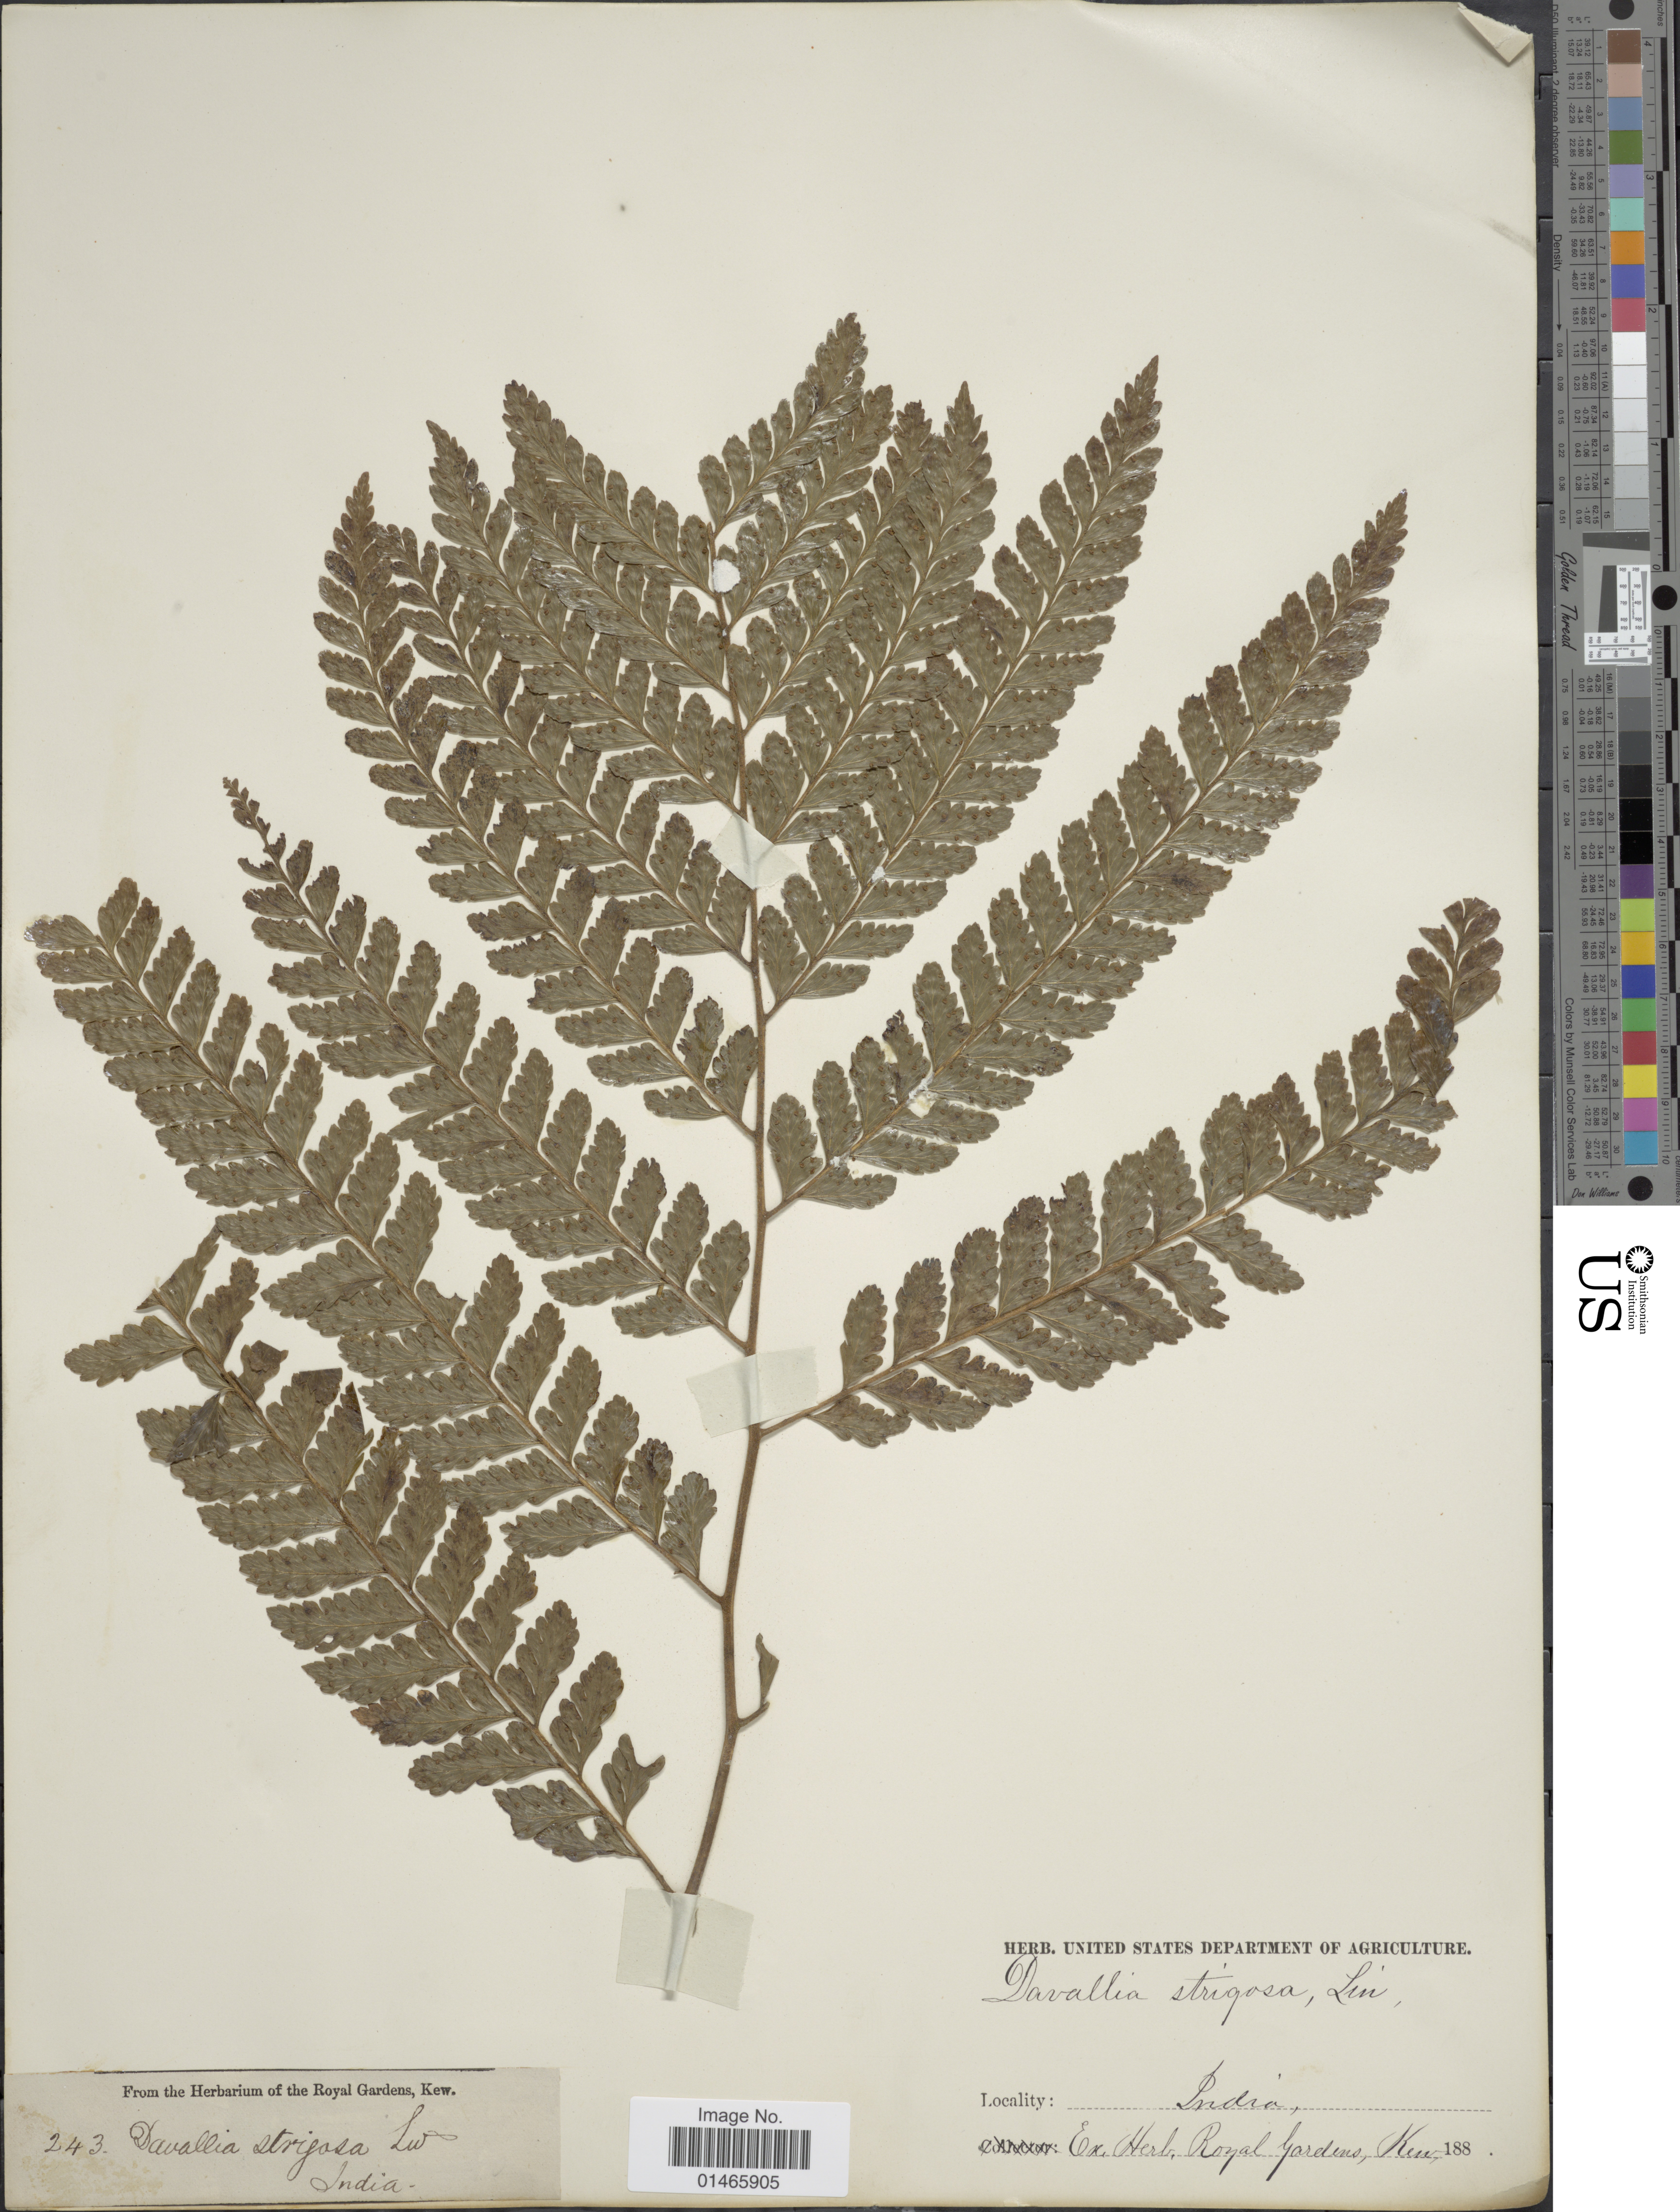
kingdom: Plantae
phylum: Tracheophyta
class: Polypodiopsida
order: Polypodiales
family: Dennstaedtiaceae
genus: Microlepia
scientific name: Microlepia strigosa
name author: (Thunb.) J. Presl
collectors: ex herb. Kew Royal Gardens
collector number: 243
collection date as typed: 188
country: Nepal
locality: India